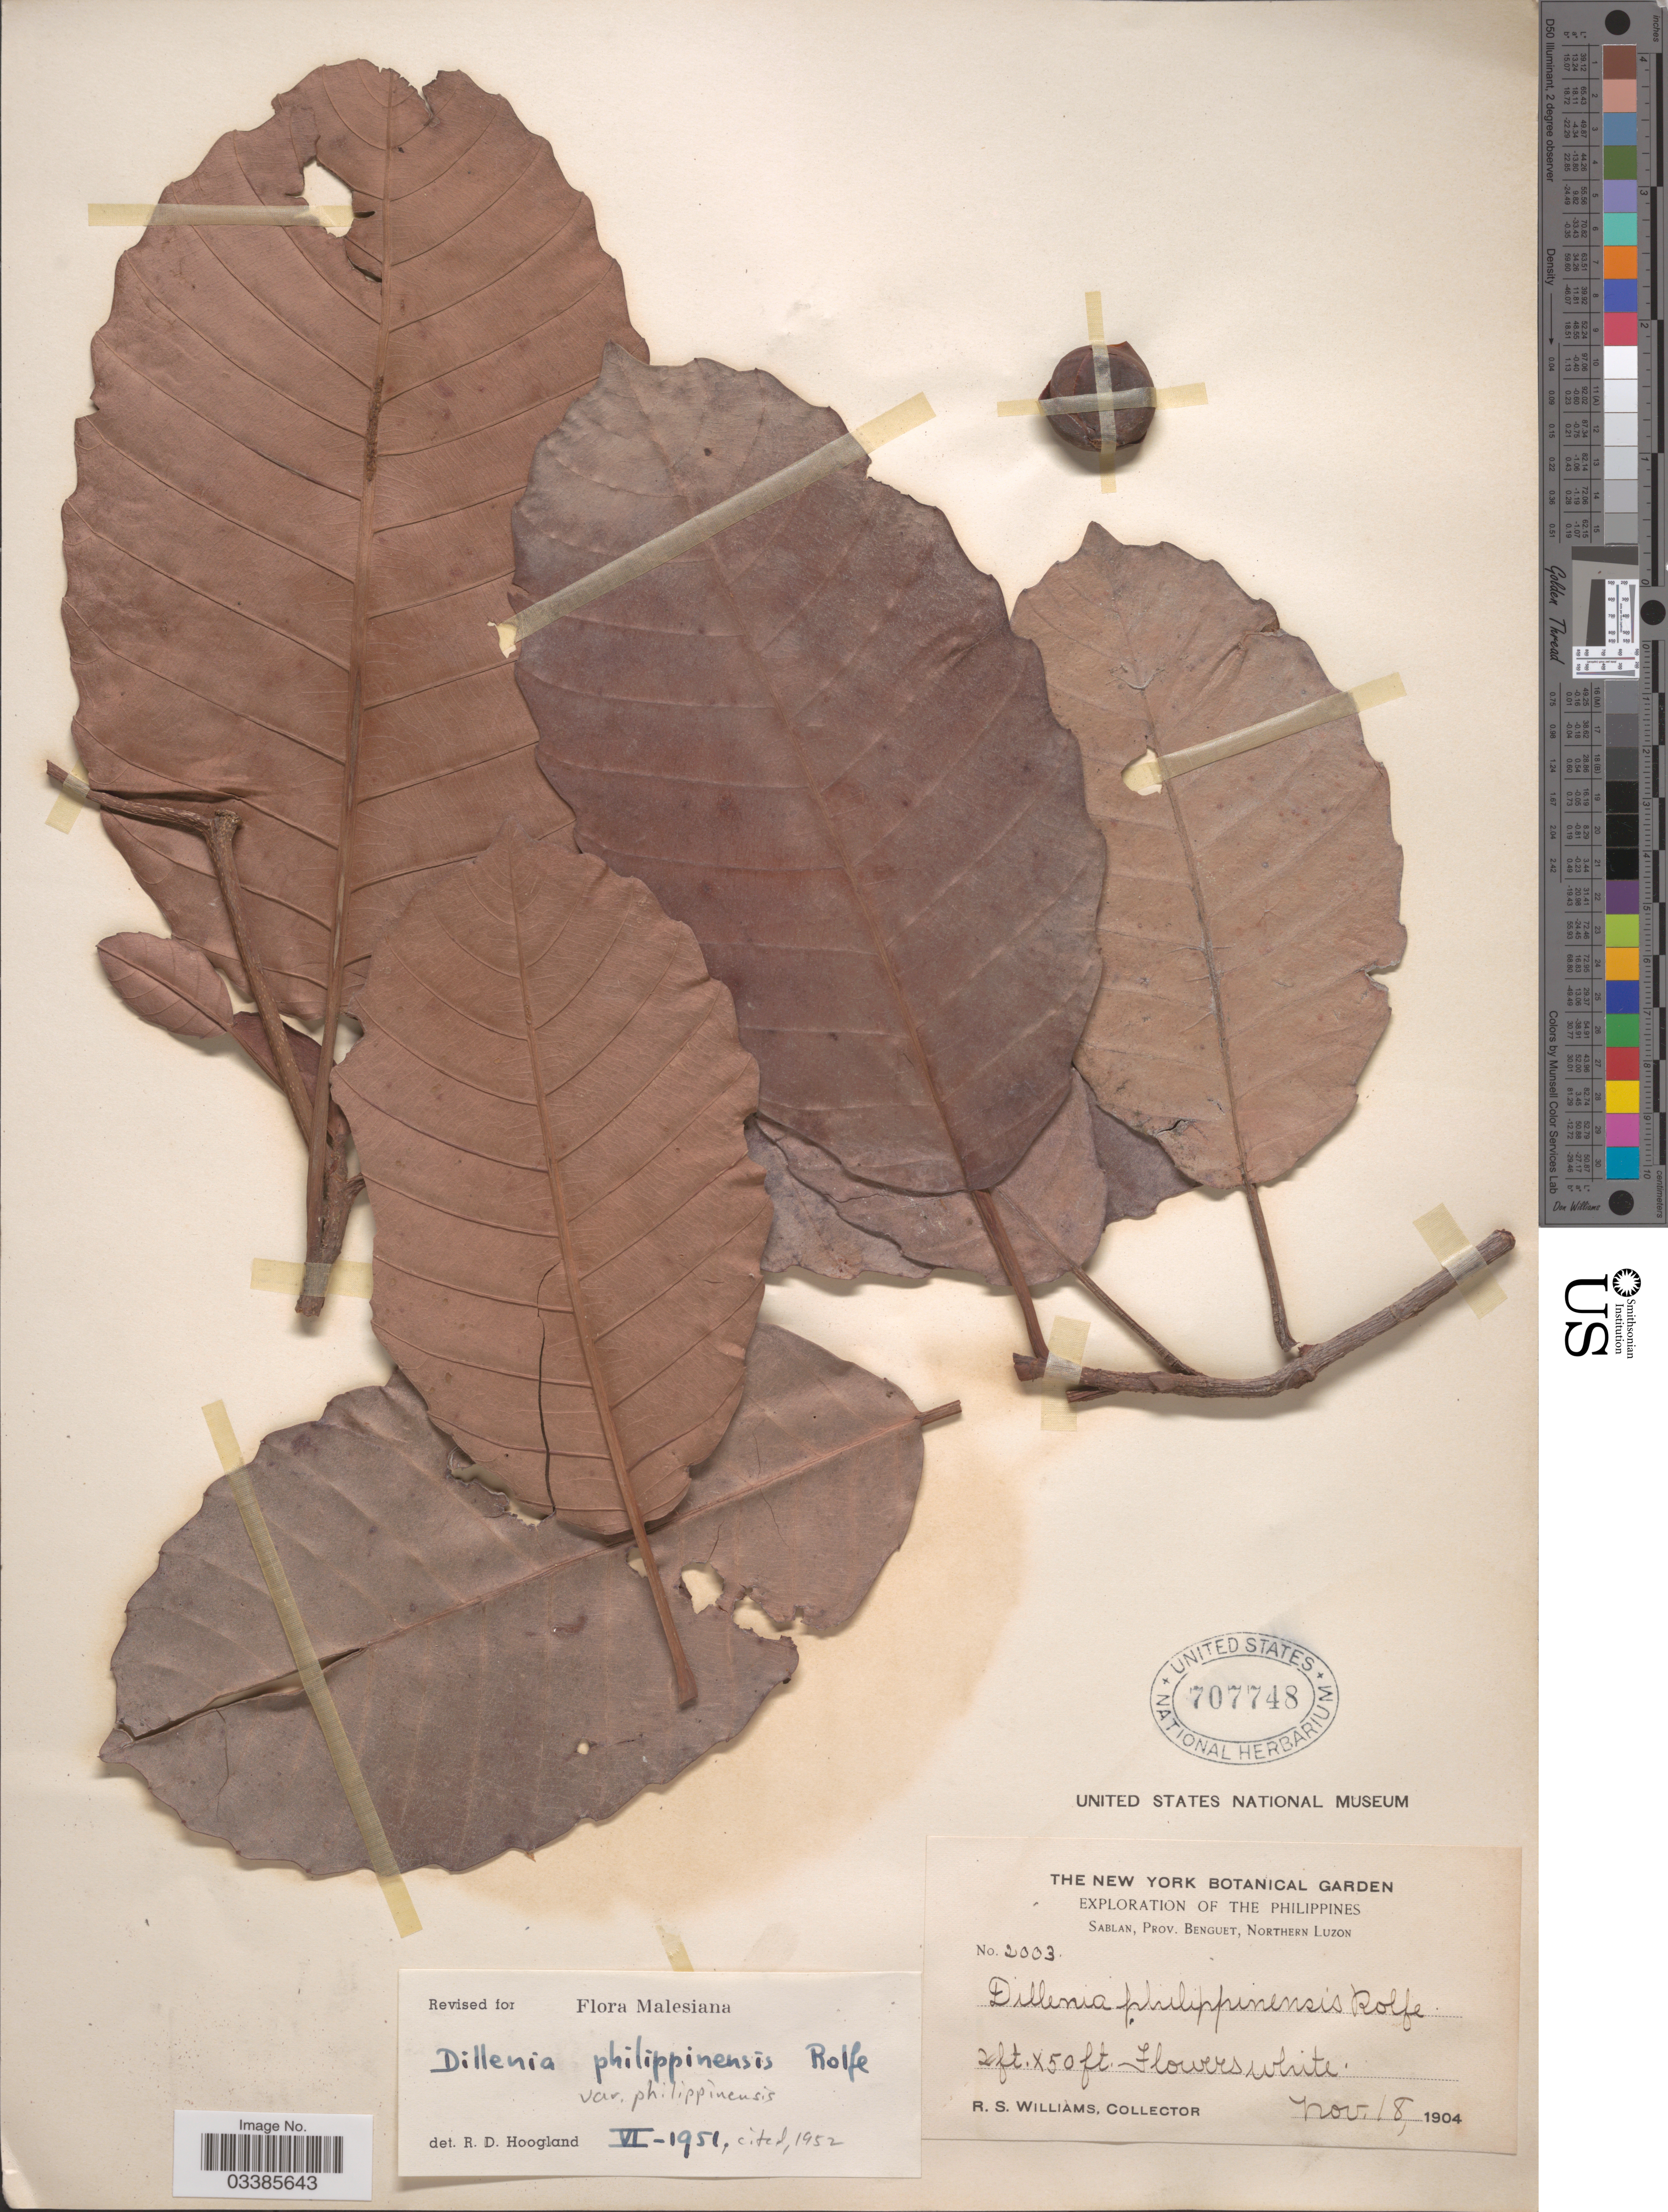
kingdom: Plantae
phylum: Tracheophyta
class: Magnoliopsida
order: Dilleniales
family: Dilleniaceae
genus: Dillenia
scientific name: Dillenia philippinensis var. philippinensis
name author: Rolfe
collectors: R. S. Williams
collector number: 2003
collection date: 1904-11-18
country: Philippines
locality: Sablan, Prov. Benguet, Northern Luzon.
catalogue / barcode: US 707748